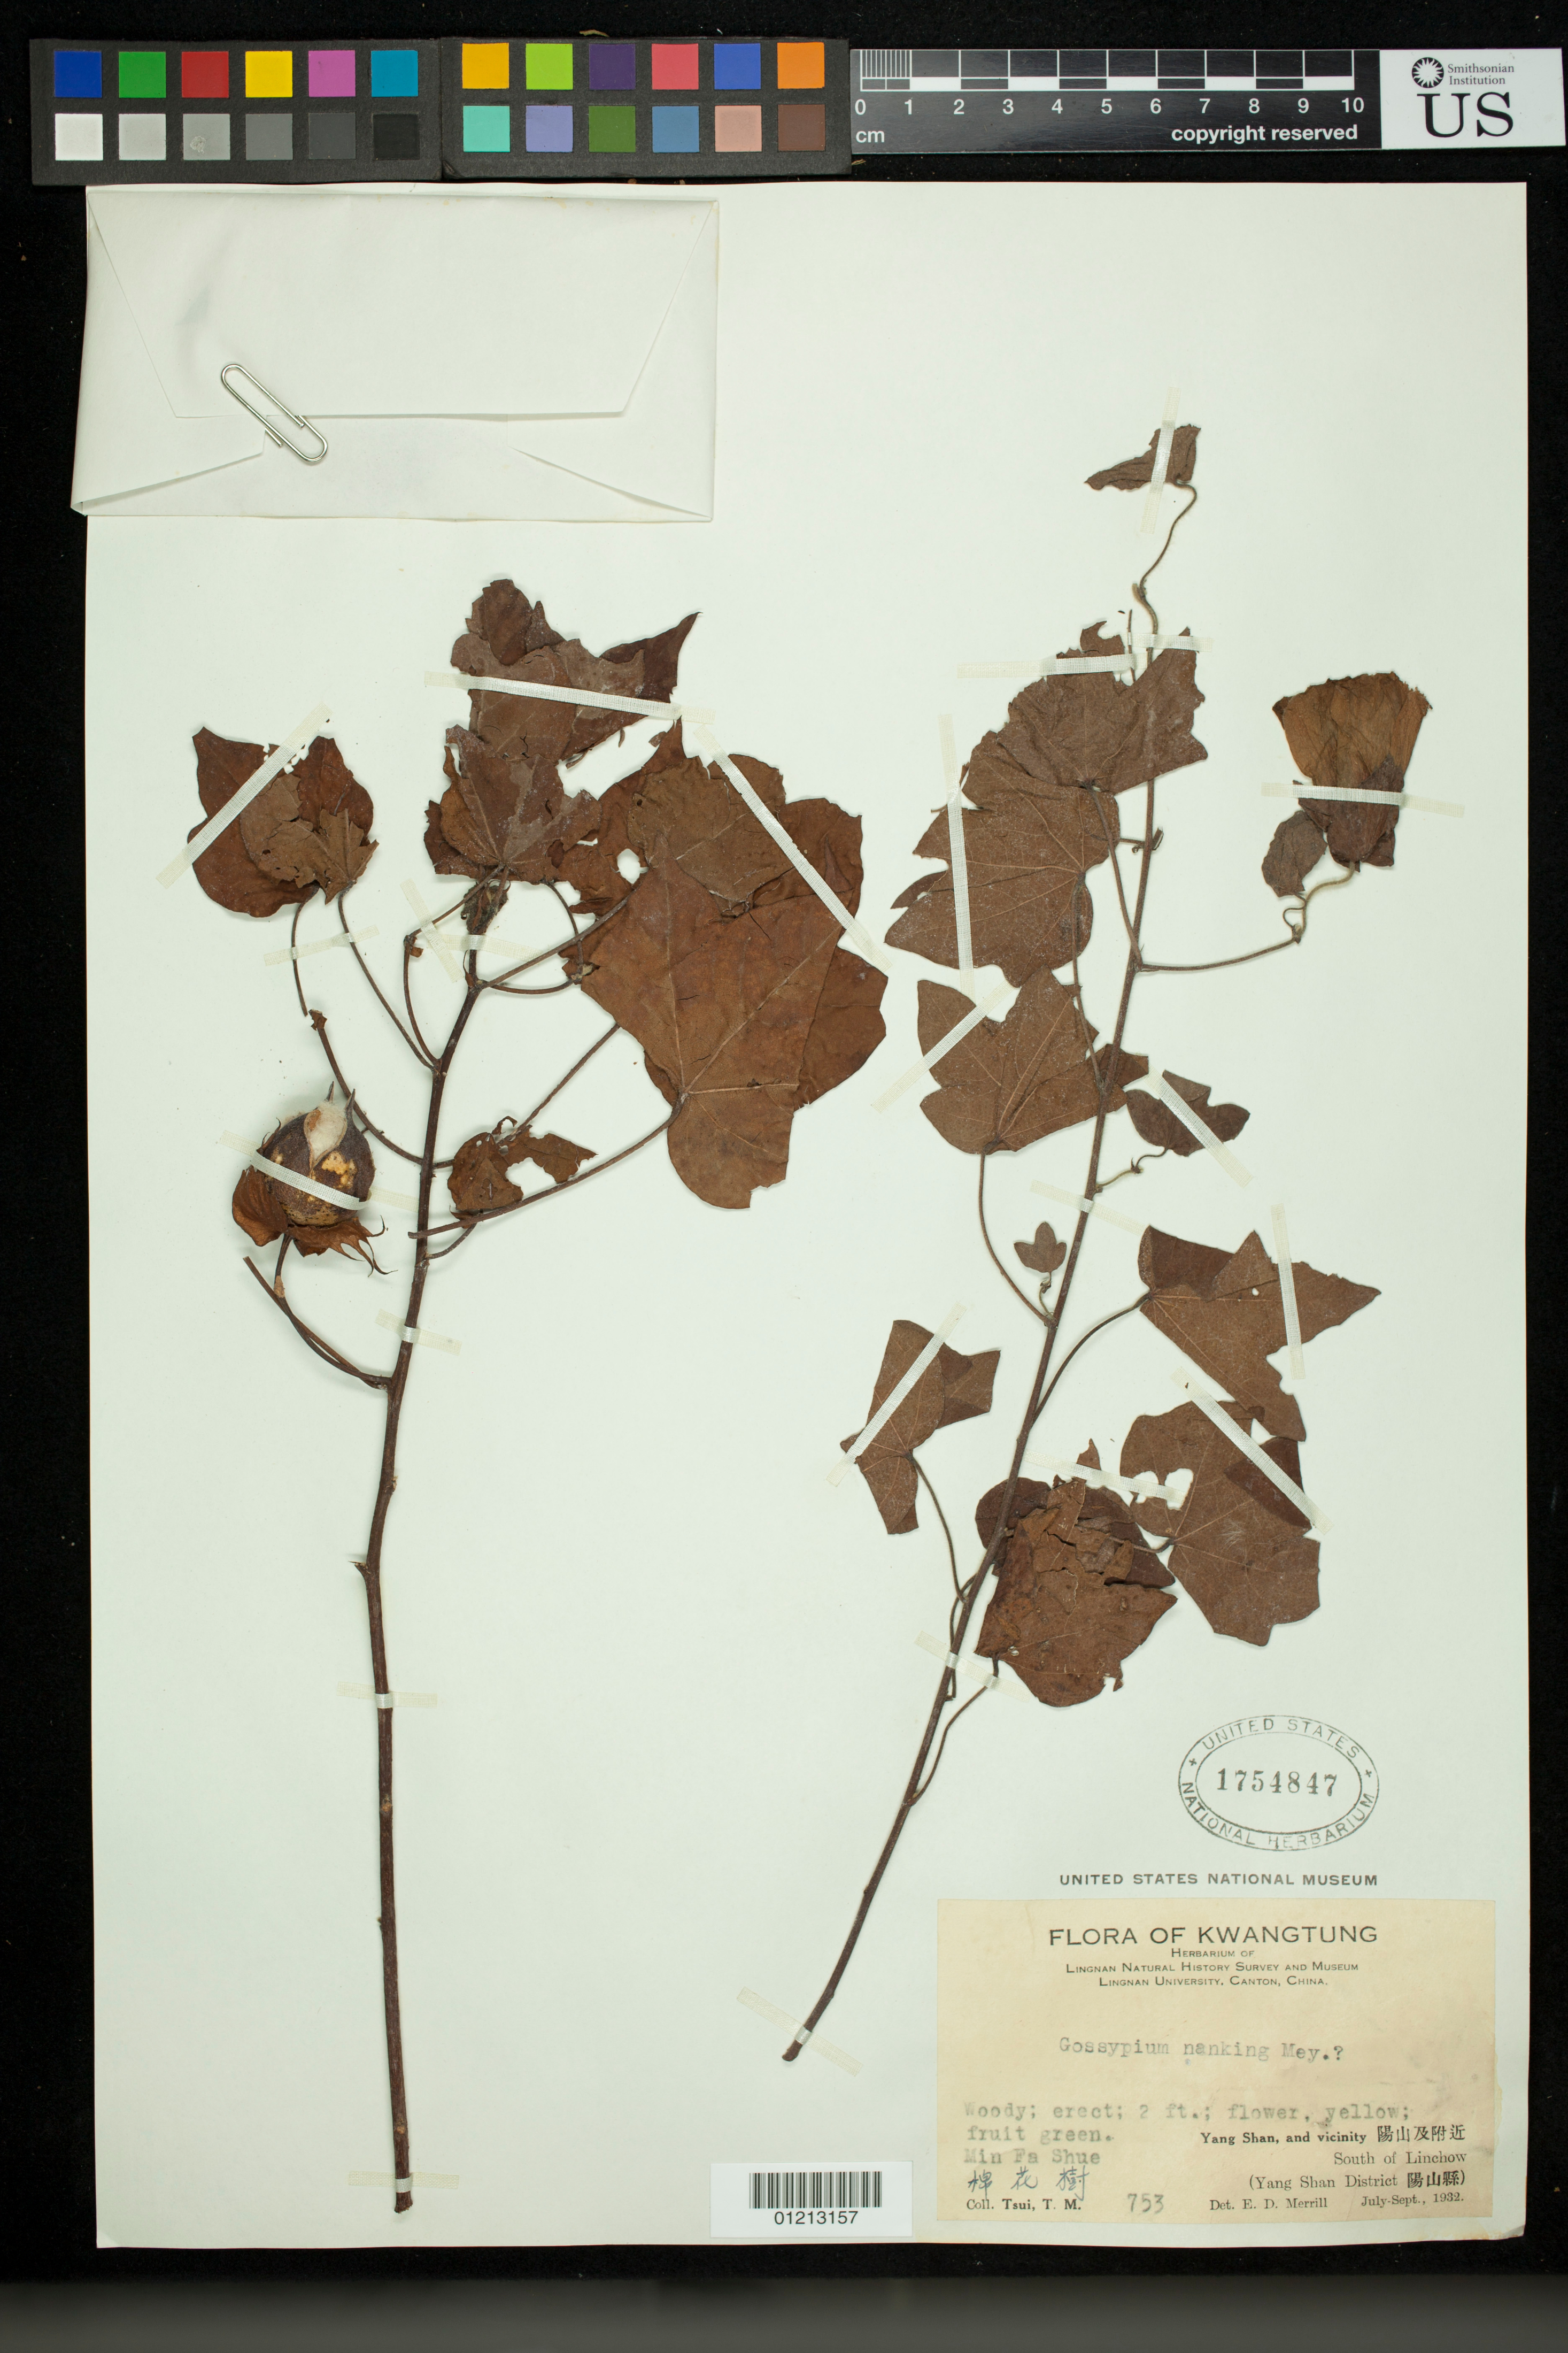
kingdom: Plantae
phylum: Tracheophyta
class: Magnoliopsida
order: Malvales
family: Malvaceae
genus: Gossypium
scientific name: Gossypium arboreum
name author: L.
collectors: T. Tsui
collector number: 753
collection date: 1932-07/1932-09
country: China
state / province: Guangdong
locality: Yang Shan and vicinity. South of Linchow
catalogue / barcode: US 1754847